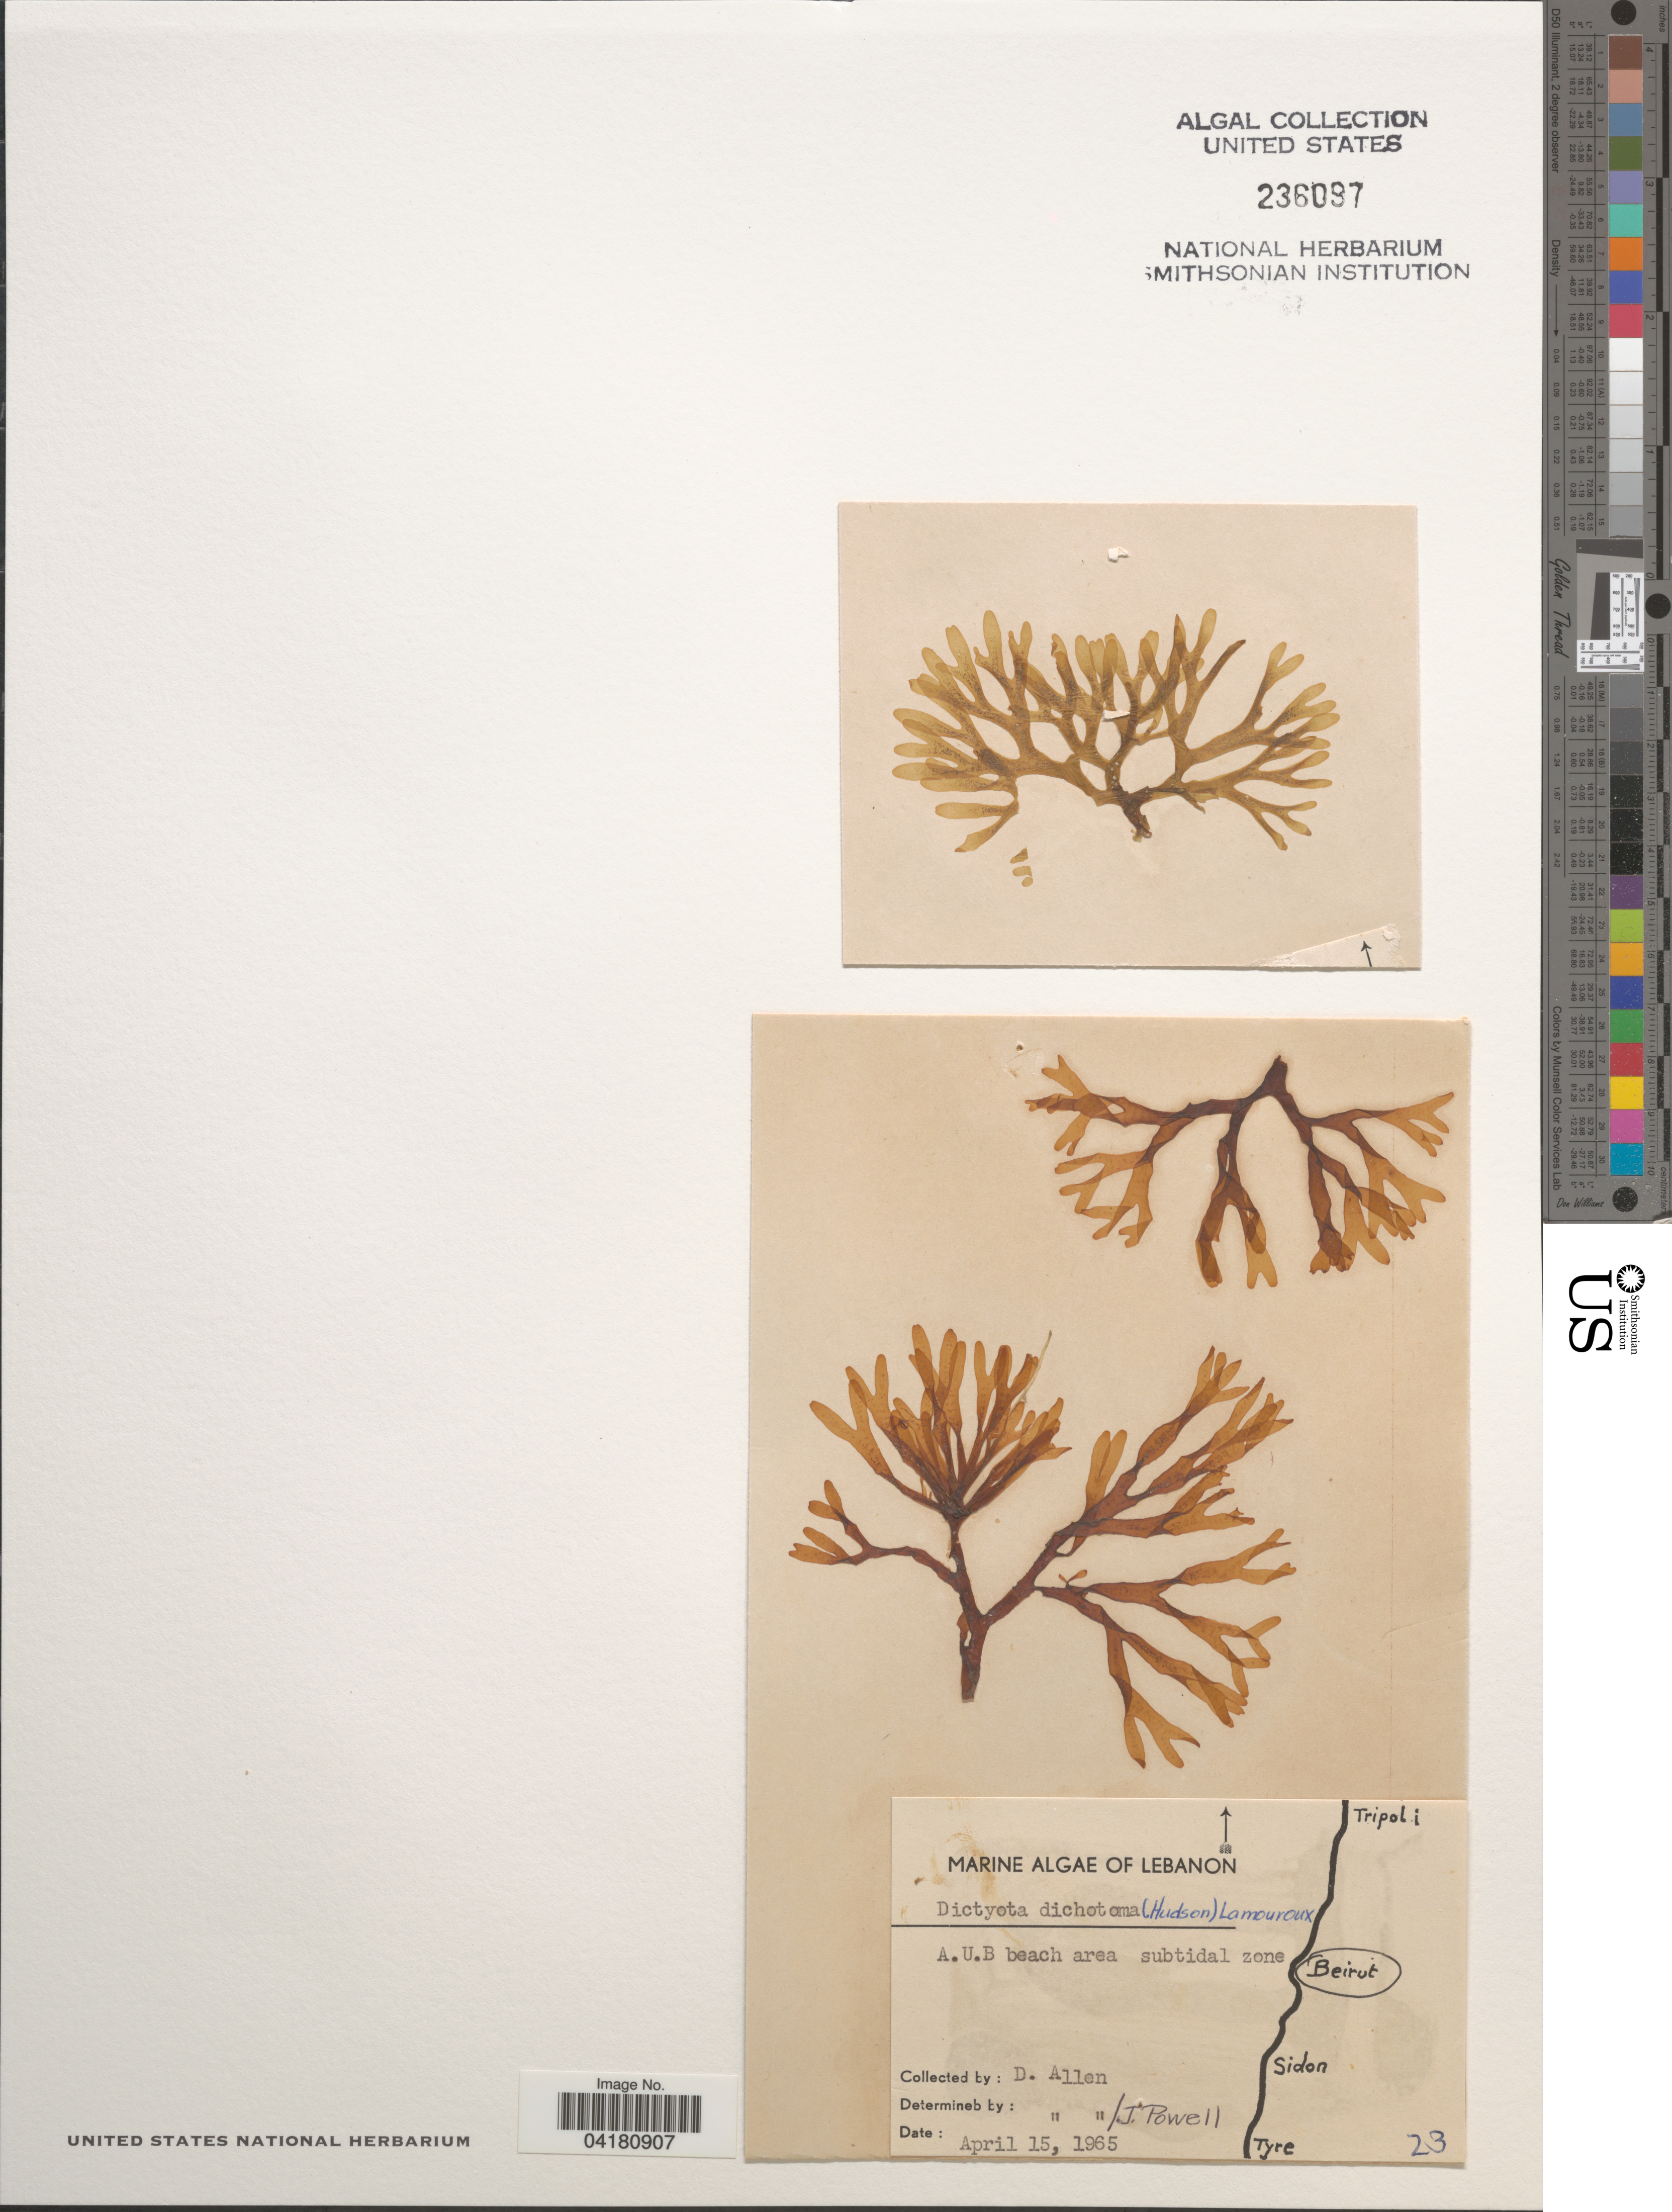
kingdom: Chromista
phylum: Ochrophyta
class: Phaeophyceae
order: Dictyotales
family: Dictyotaceae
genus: Dictyota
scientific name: Dictyota dichotoma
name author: (Huds.) J.V.Lamouroux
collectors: D. Allen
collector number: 23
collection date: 1965-04-15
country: Lebanon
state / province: Beyrouth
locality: A.U.B beach area subtidal zone. Beirut.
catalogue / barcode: US 236097